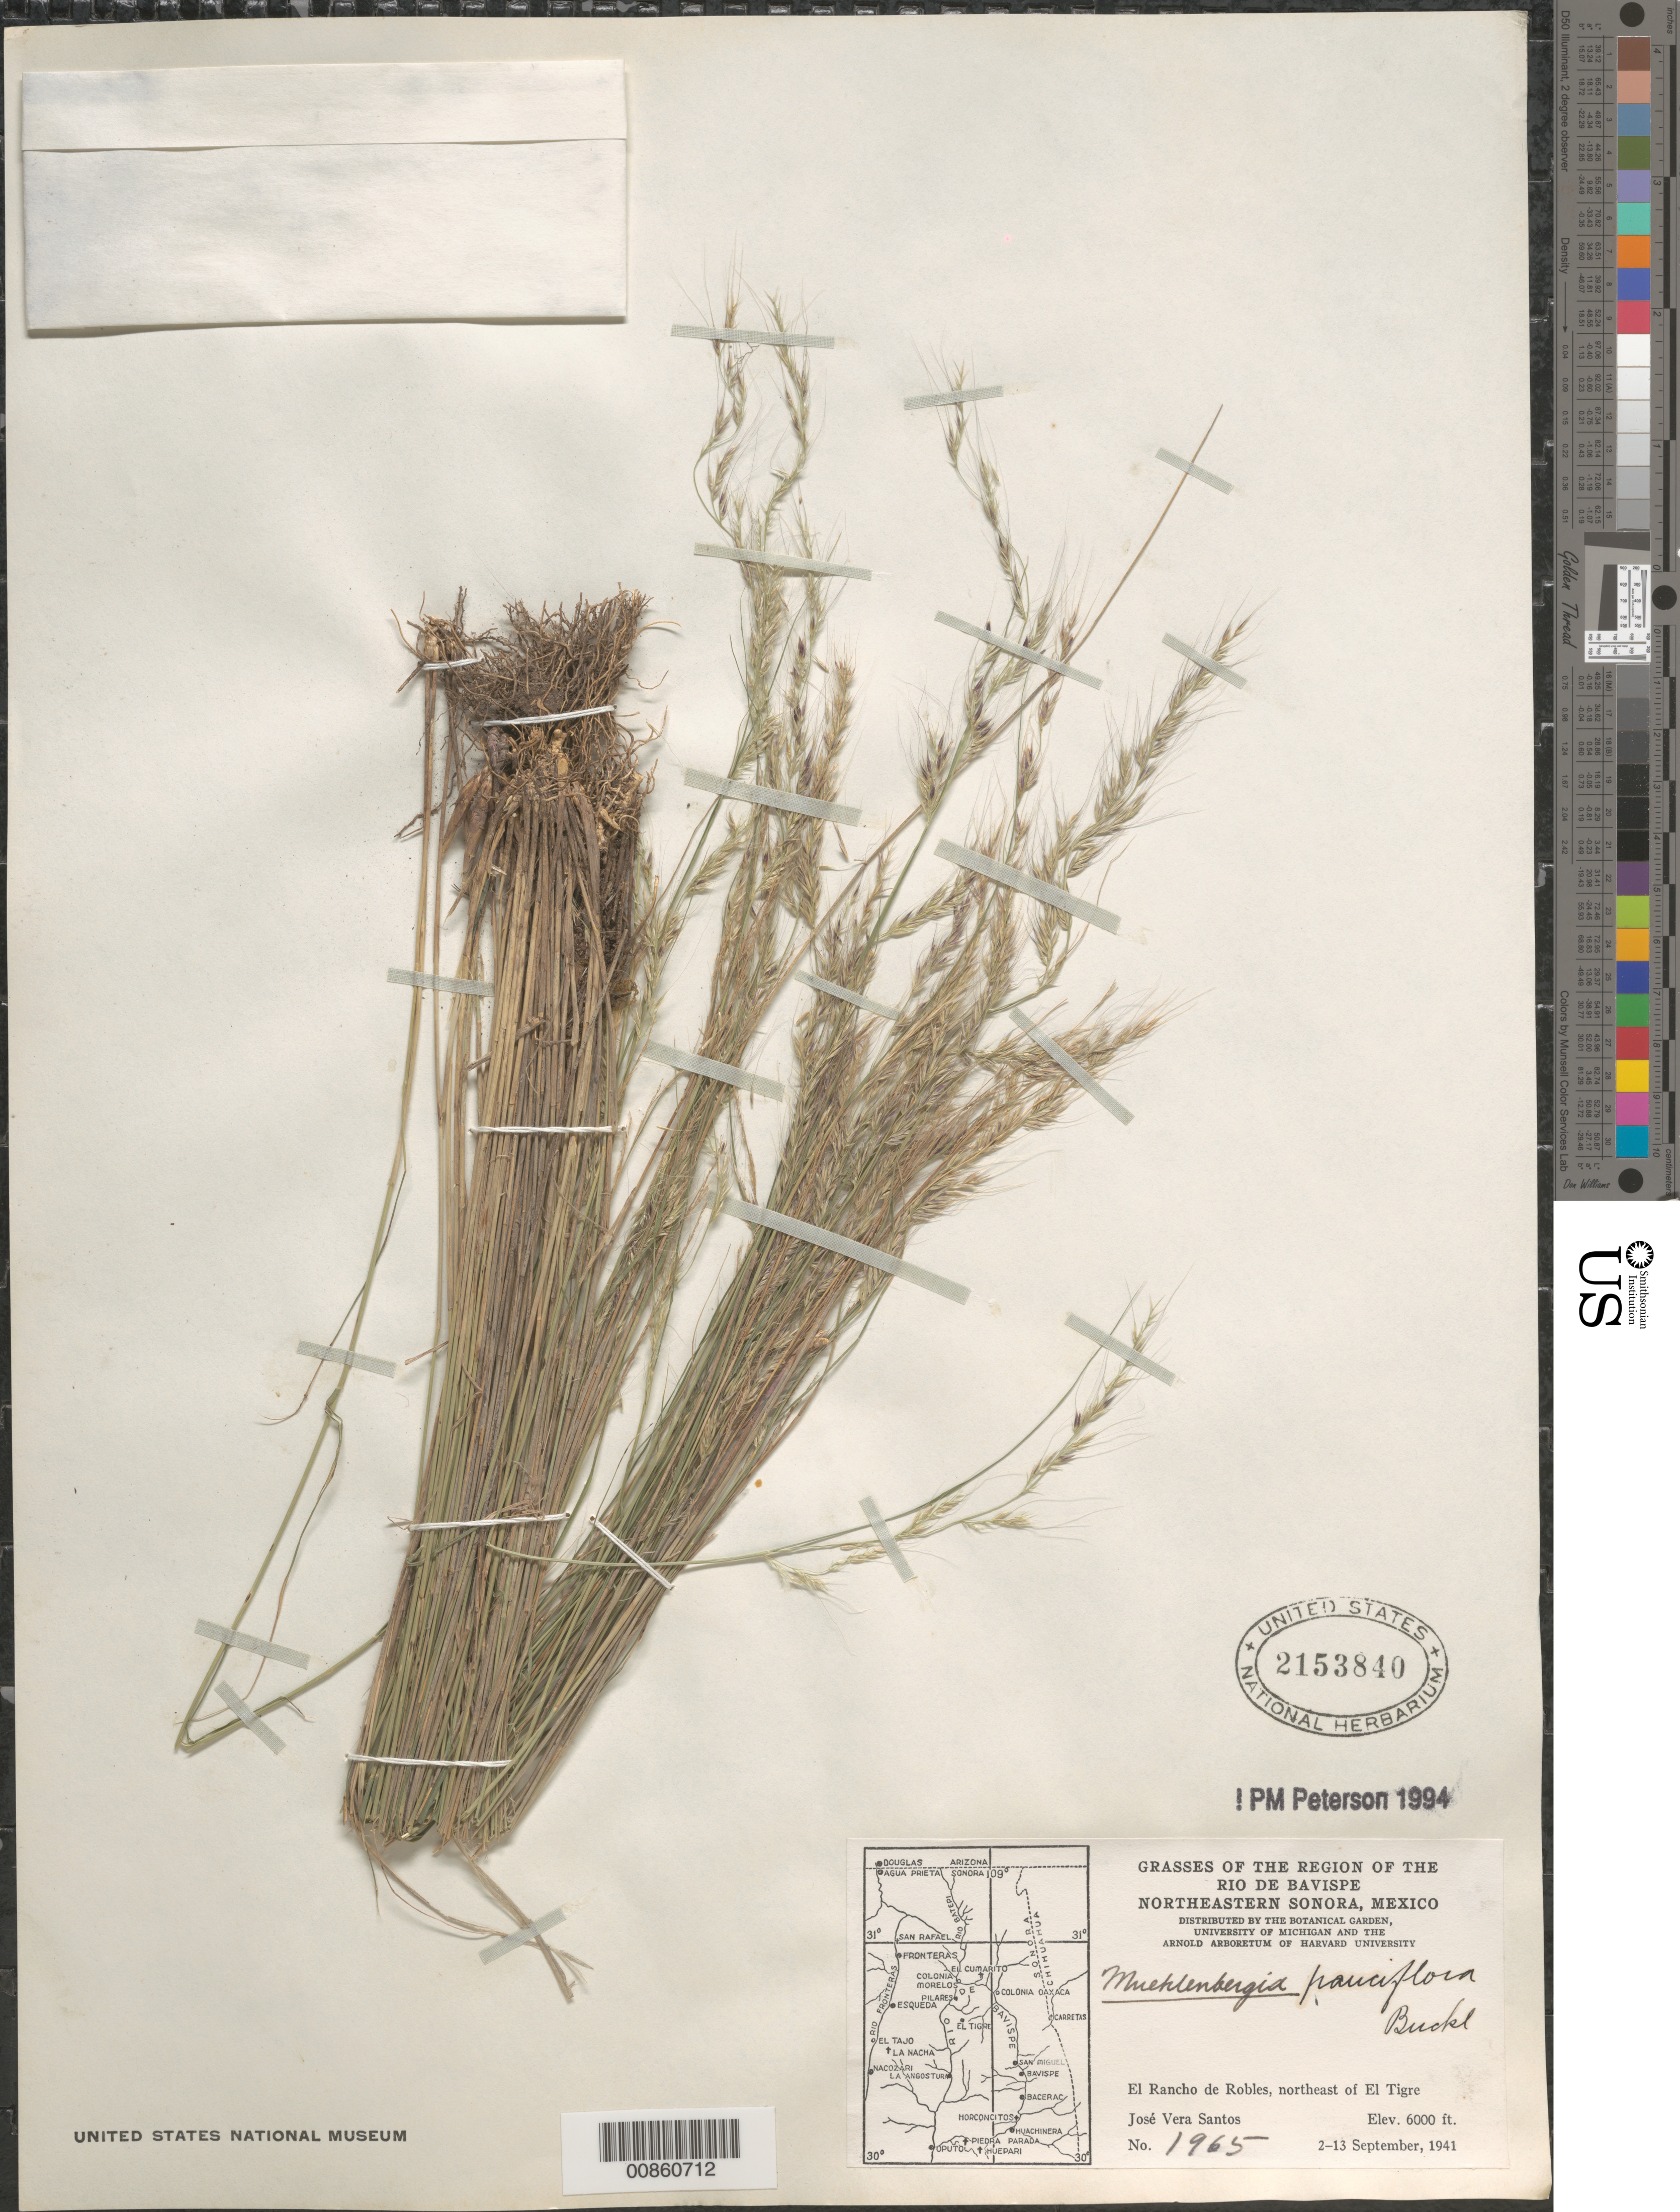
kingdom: Plantae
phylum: Tracheophyta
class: Liliopsida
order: Poales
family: Poaceae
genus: Muhlenbergia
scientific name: Muhlenbergia pauciflora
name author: Buckley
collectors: J. Vera Santos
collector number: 1965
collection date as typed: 13 Sep 1941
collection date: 1941-09-13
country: Mexico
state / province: Sonora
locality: El Rancho de Robles, NE of El Tigre, Rio de Bavispe region, Son.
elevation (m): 1829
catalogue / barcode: US 2153840